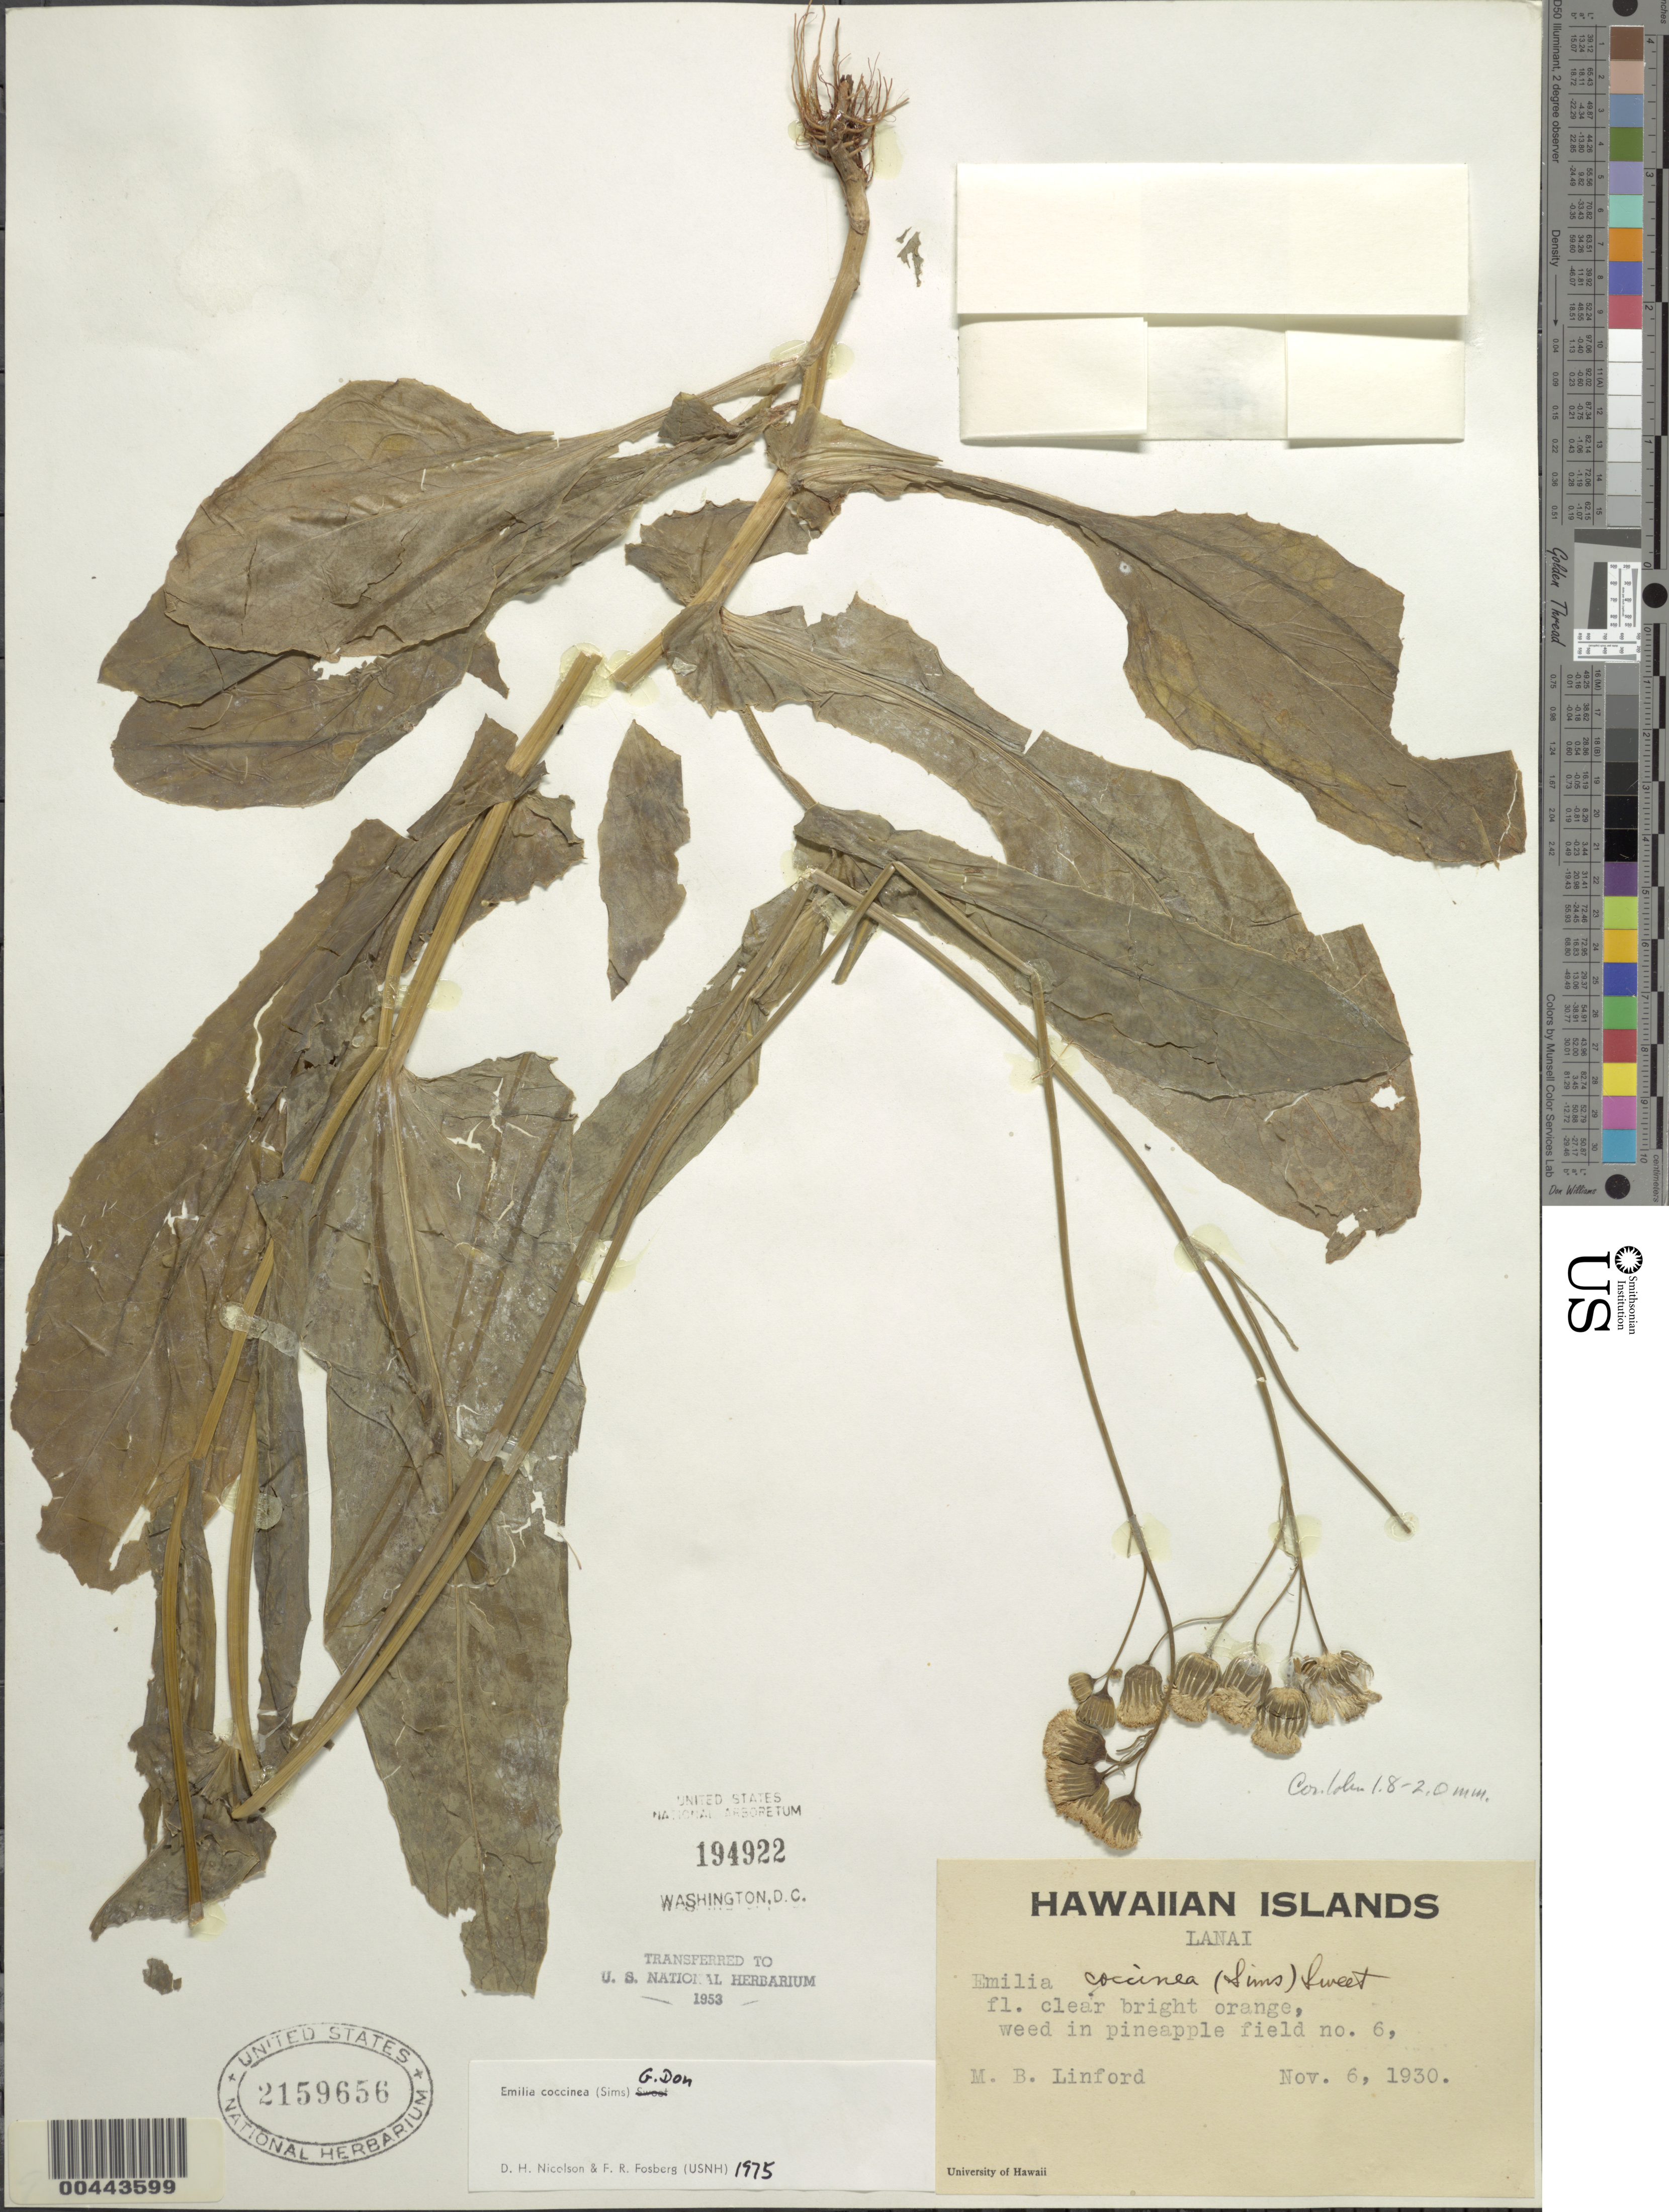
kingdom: Plantae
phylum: Tracheophyta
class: Magnoliopsida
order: Asterales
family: Asteraceae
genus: Emilia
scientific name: Emilia coccinea (Sims) Sweet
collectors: M. Linford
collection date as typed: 6 Nov 1930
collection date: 1930-11-06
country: United States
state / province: Hawaii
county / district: Maui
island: Lana'i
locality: Pineapple Field No.6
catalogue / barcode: US 2159656